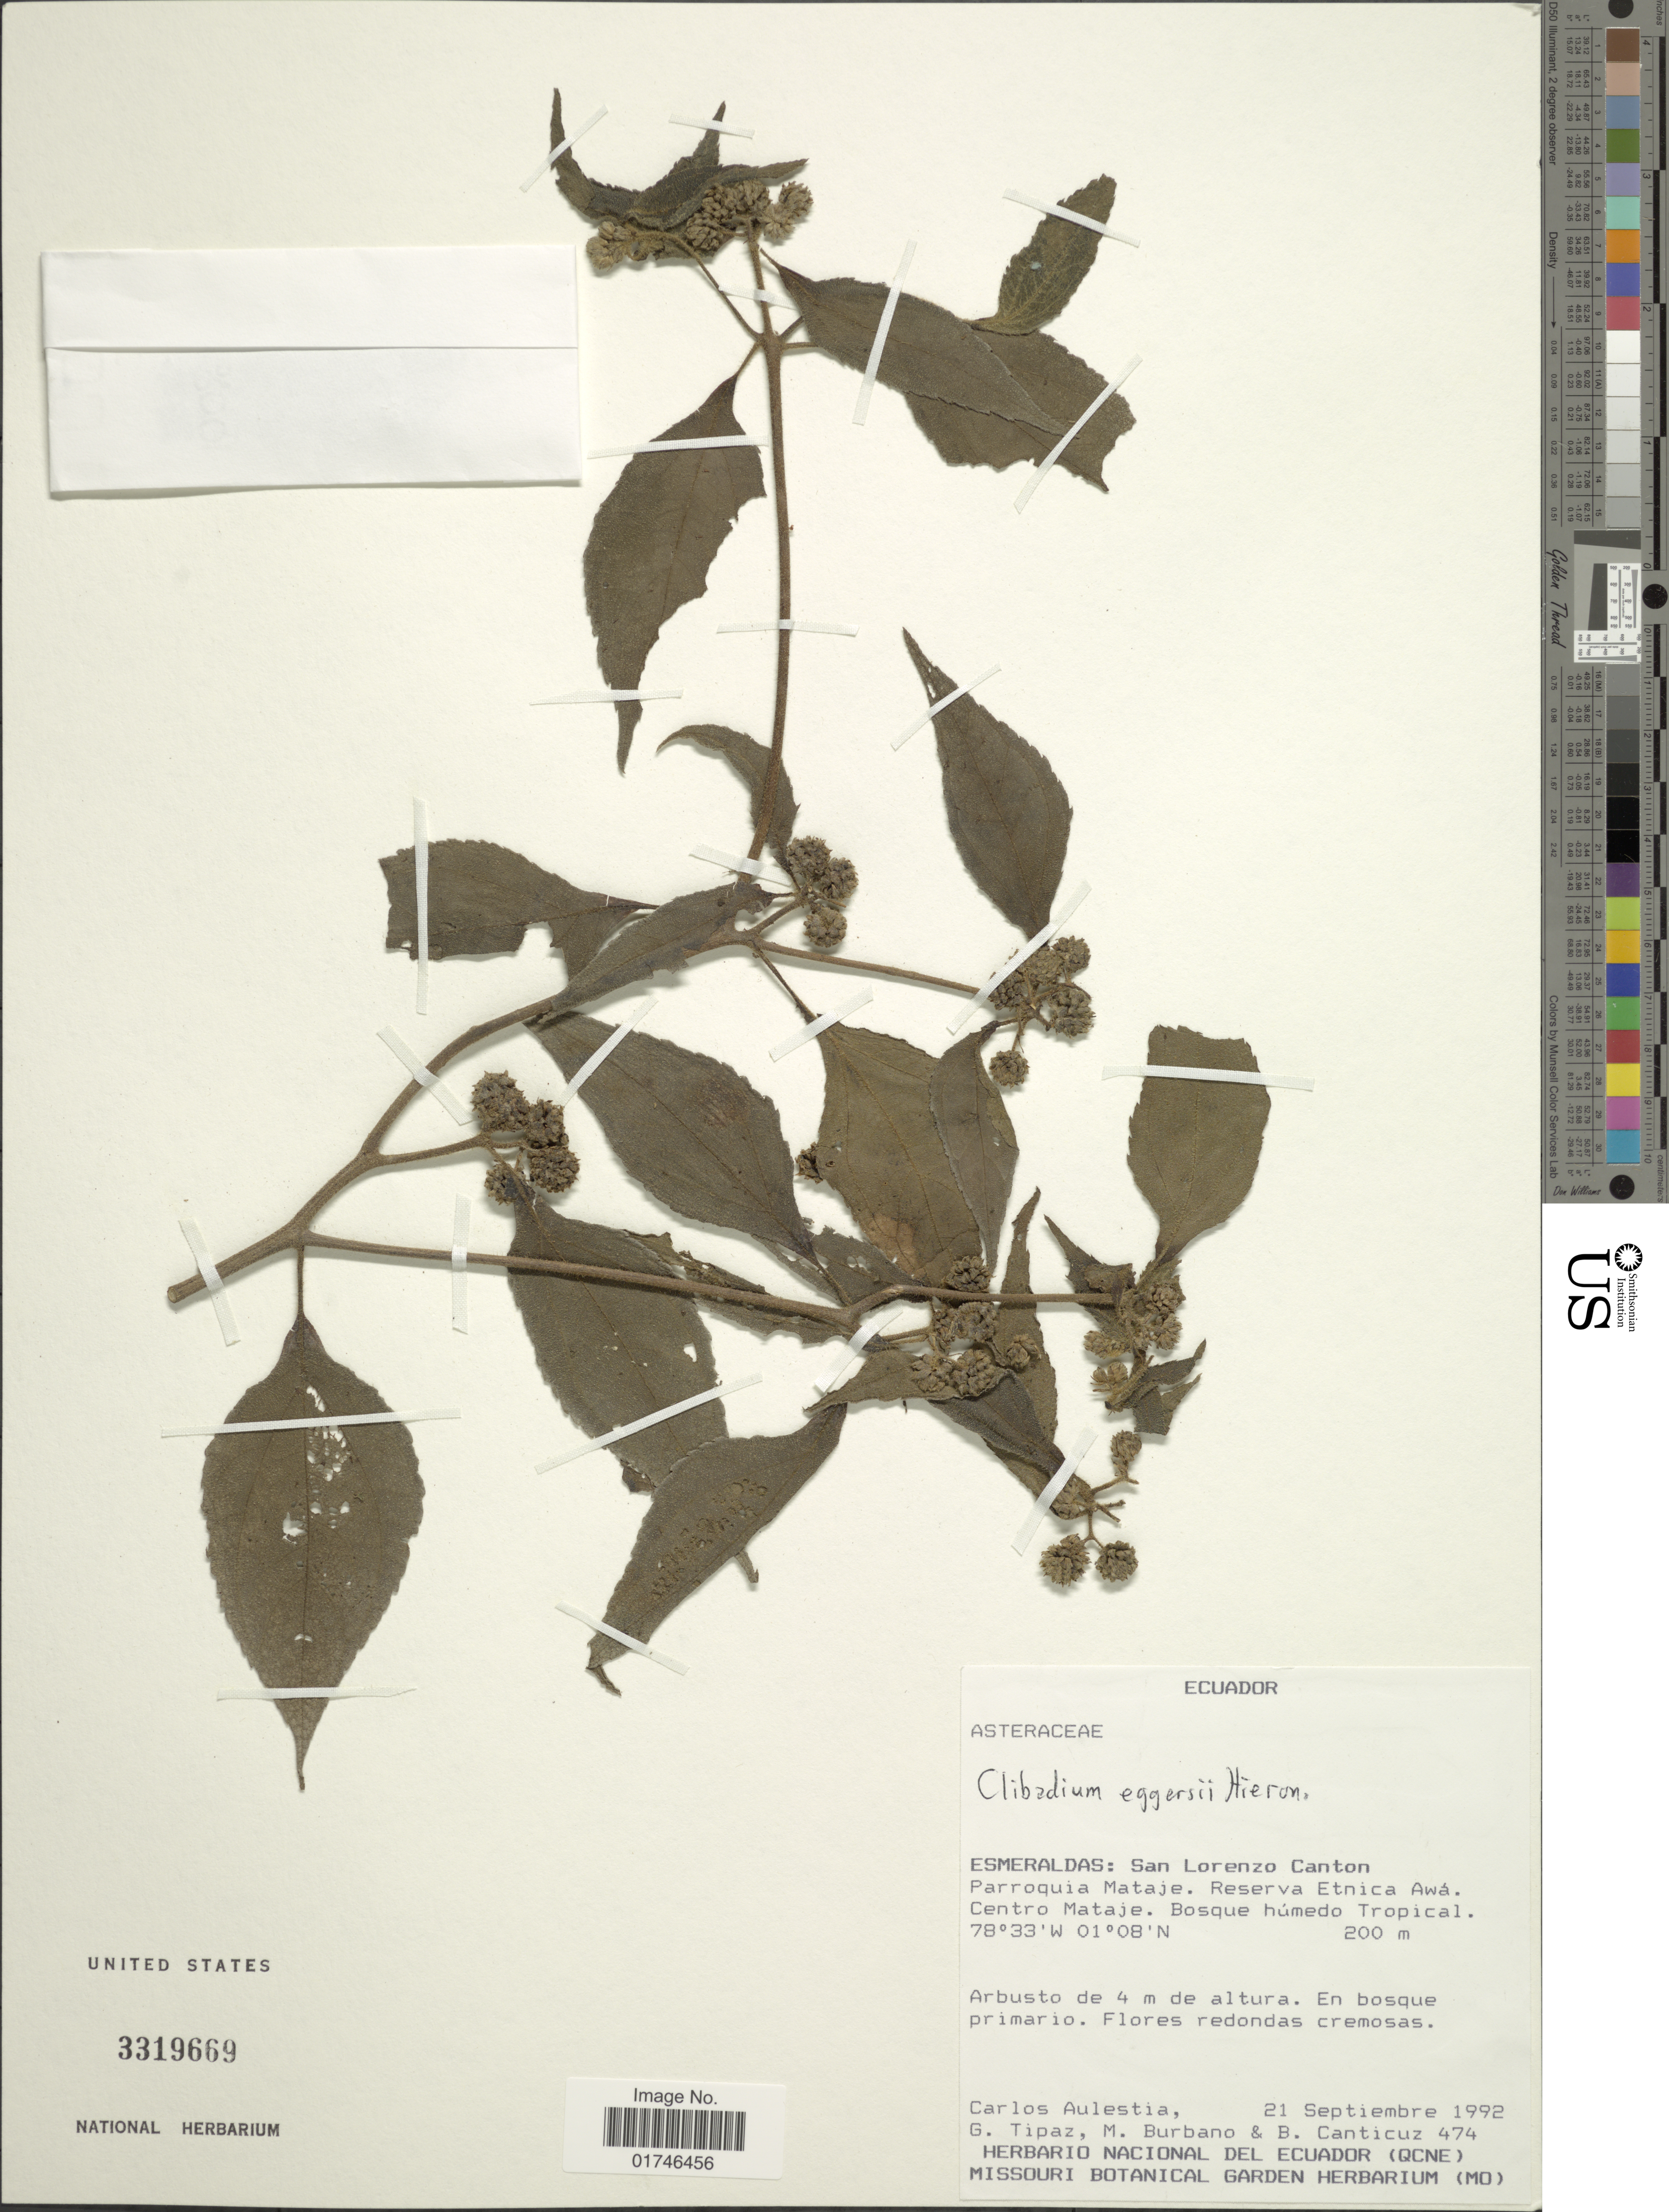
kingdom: Plantae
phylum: Tracheophyta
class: Magnoliopsida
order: Asterales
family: Asteraceae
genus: Clibadium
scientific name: Clibadium eggersii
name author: Hieron.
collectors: C. Aulestia, G. Tpiaz, M. Burbano & B. Canticuz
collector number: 474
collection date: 1992-09-21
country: Ecuador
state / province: Esmeraldas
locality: Esmeraldas: San Lorenzo Canton. Parroquia Mataje. Reserva Etnica Awa. Centro Mataje.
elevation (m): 200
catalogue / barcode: US 3319669